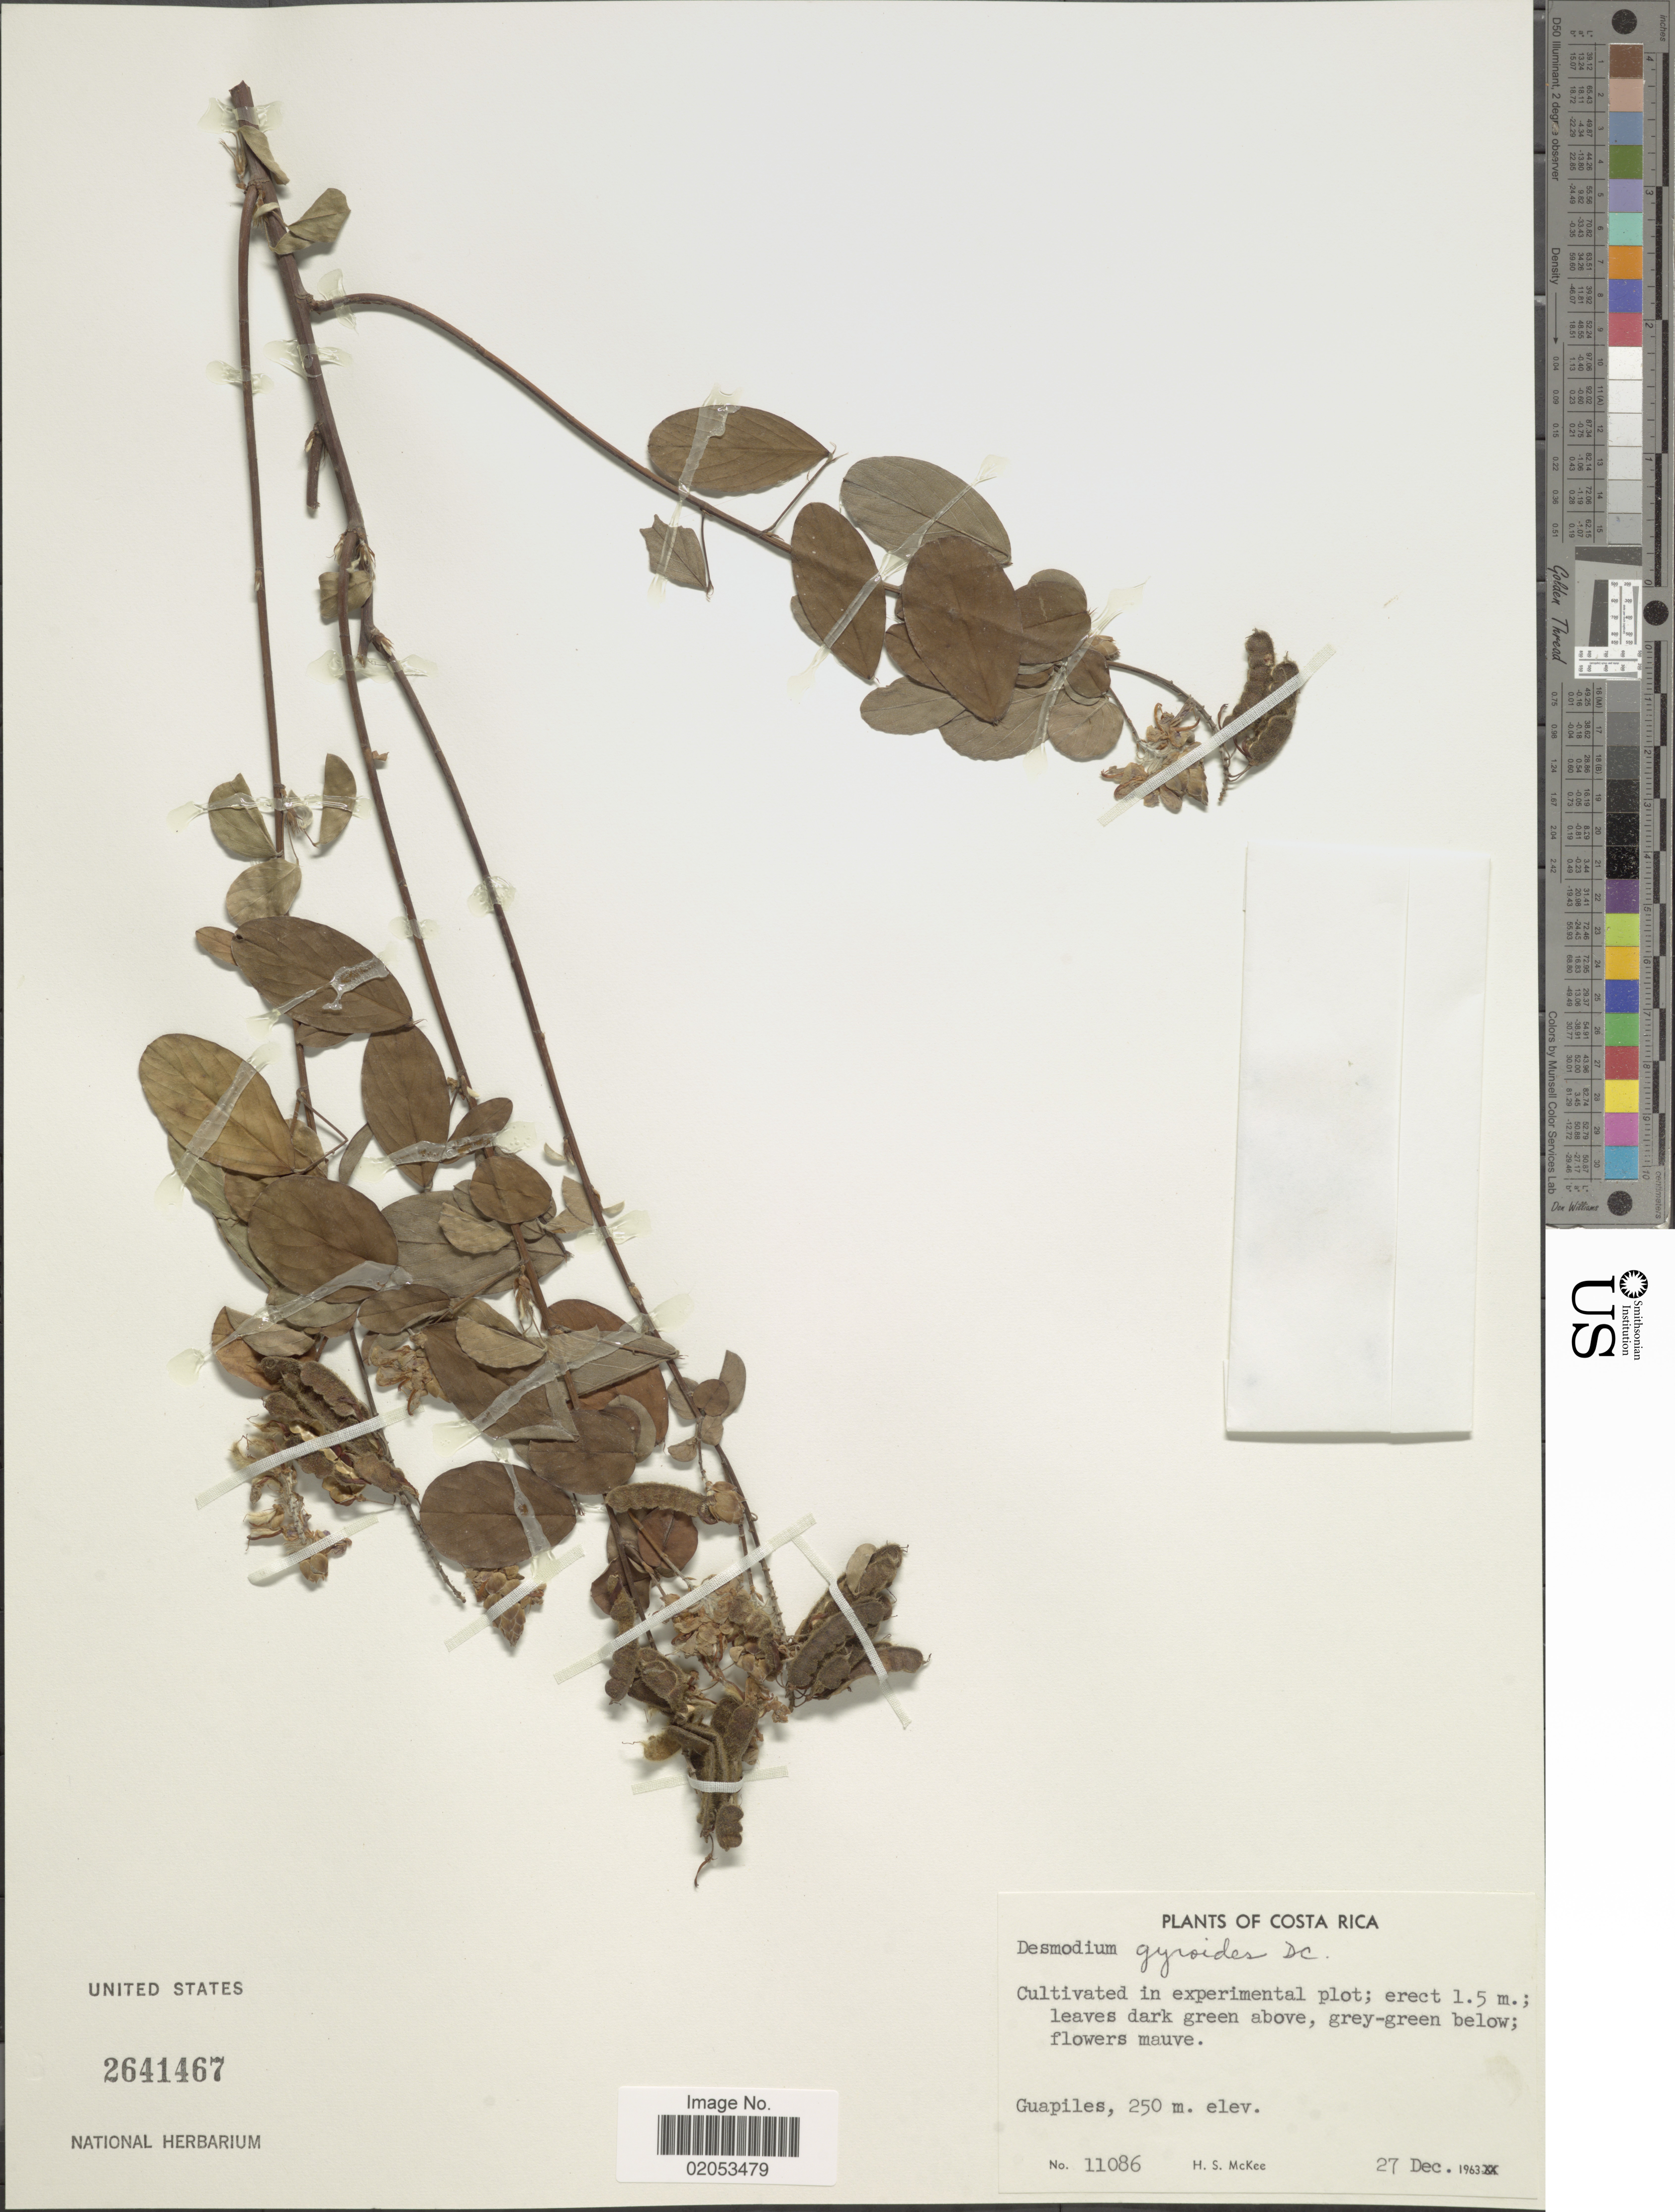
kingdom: Plantae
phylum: Tracheophyta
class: Magnoliopsida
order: Fabales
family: Fabaceae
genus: Desmodium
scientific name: Desmodium gyroides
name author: DC.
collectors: H. S. McKee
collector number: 11086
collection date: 1963-12-27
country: Costa Rica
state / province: Limón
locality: Cultivated in experimental plot; Guapiles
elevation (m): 250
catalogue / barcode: US 2641467